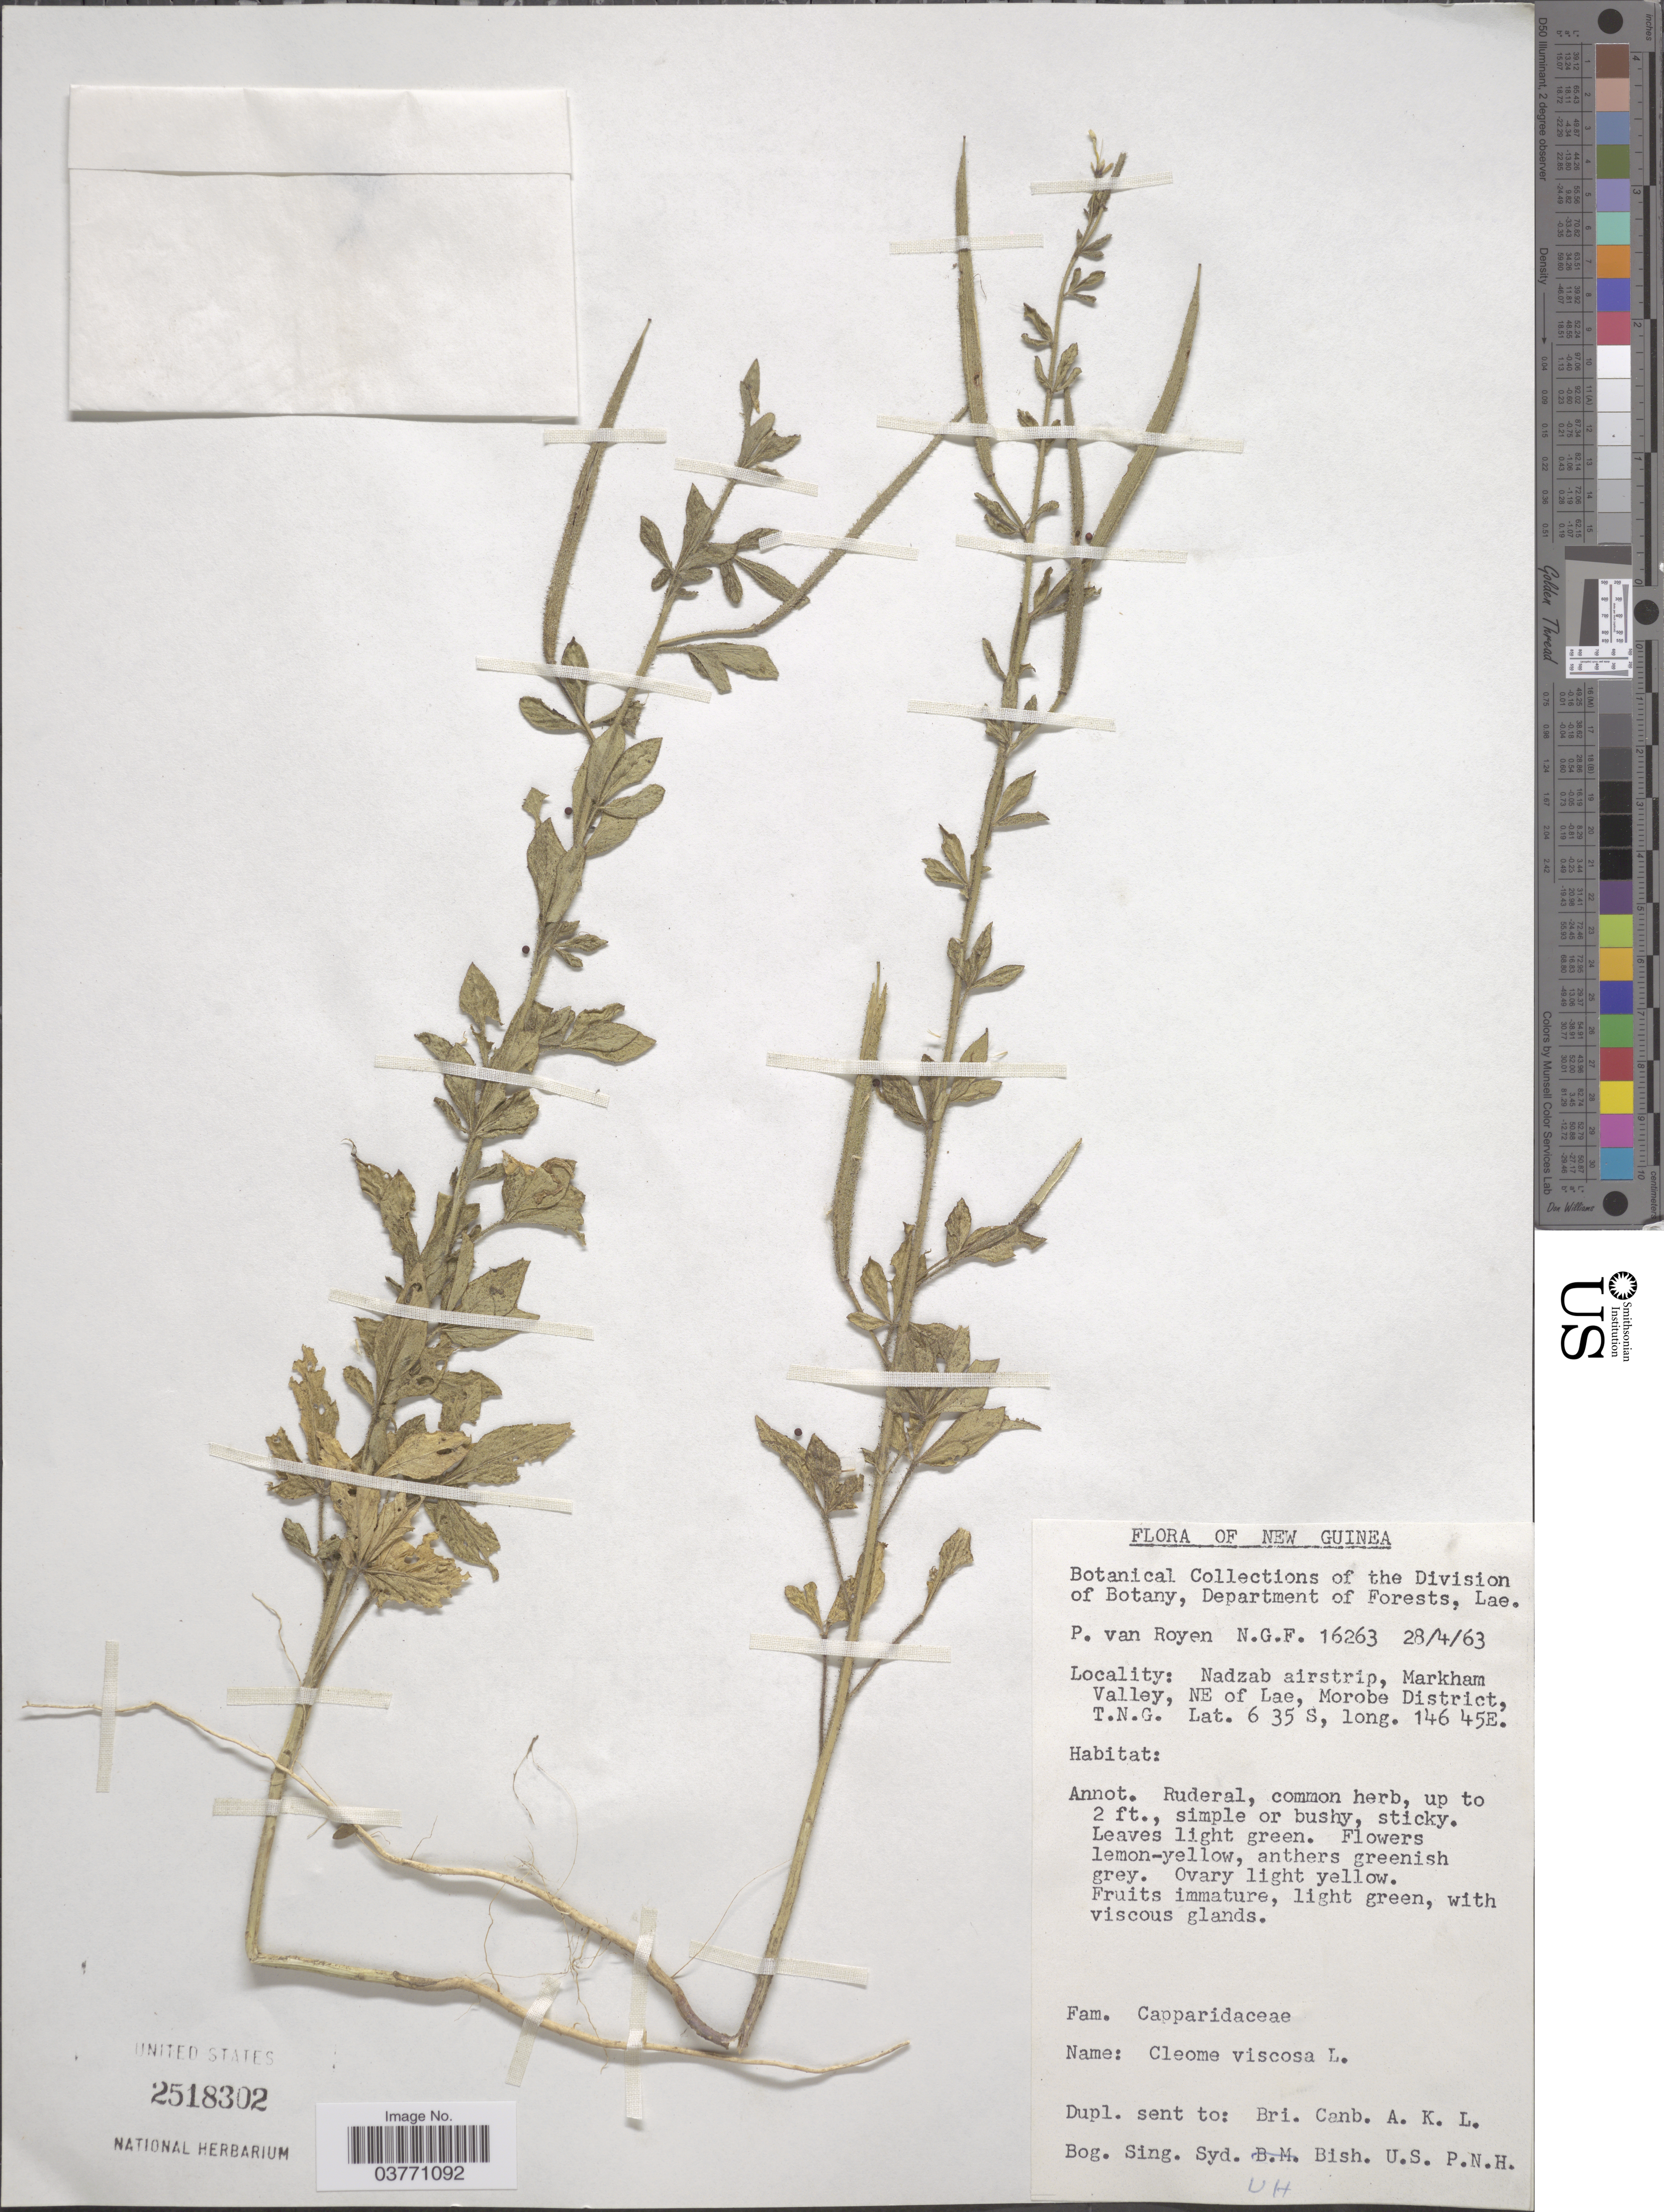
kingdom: Plantae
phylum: Tracheophyta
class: Magnoliopsida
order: Brassicales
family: Cleomaceae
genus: Arivela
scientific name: Arivela viscosa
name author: (L.) Raf.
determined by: Wagner, W. L., (BOT), Smithsonian Institution - National Museum of Natural History (UNITED STATES)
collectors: P. van Royen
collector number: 16263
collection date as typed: Transcribed d/m/y: 28/4/63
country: Papua New Guinea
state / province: Morobe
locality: New Guinea. Nadzab airstrip, Markham Valley, NE of Lae, Morobe District, T.N.G.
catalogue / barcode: US 2518302